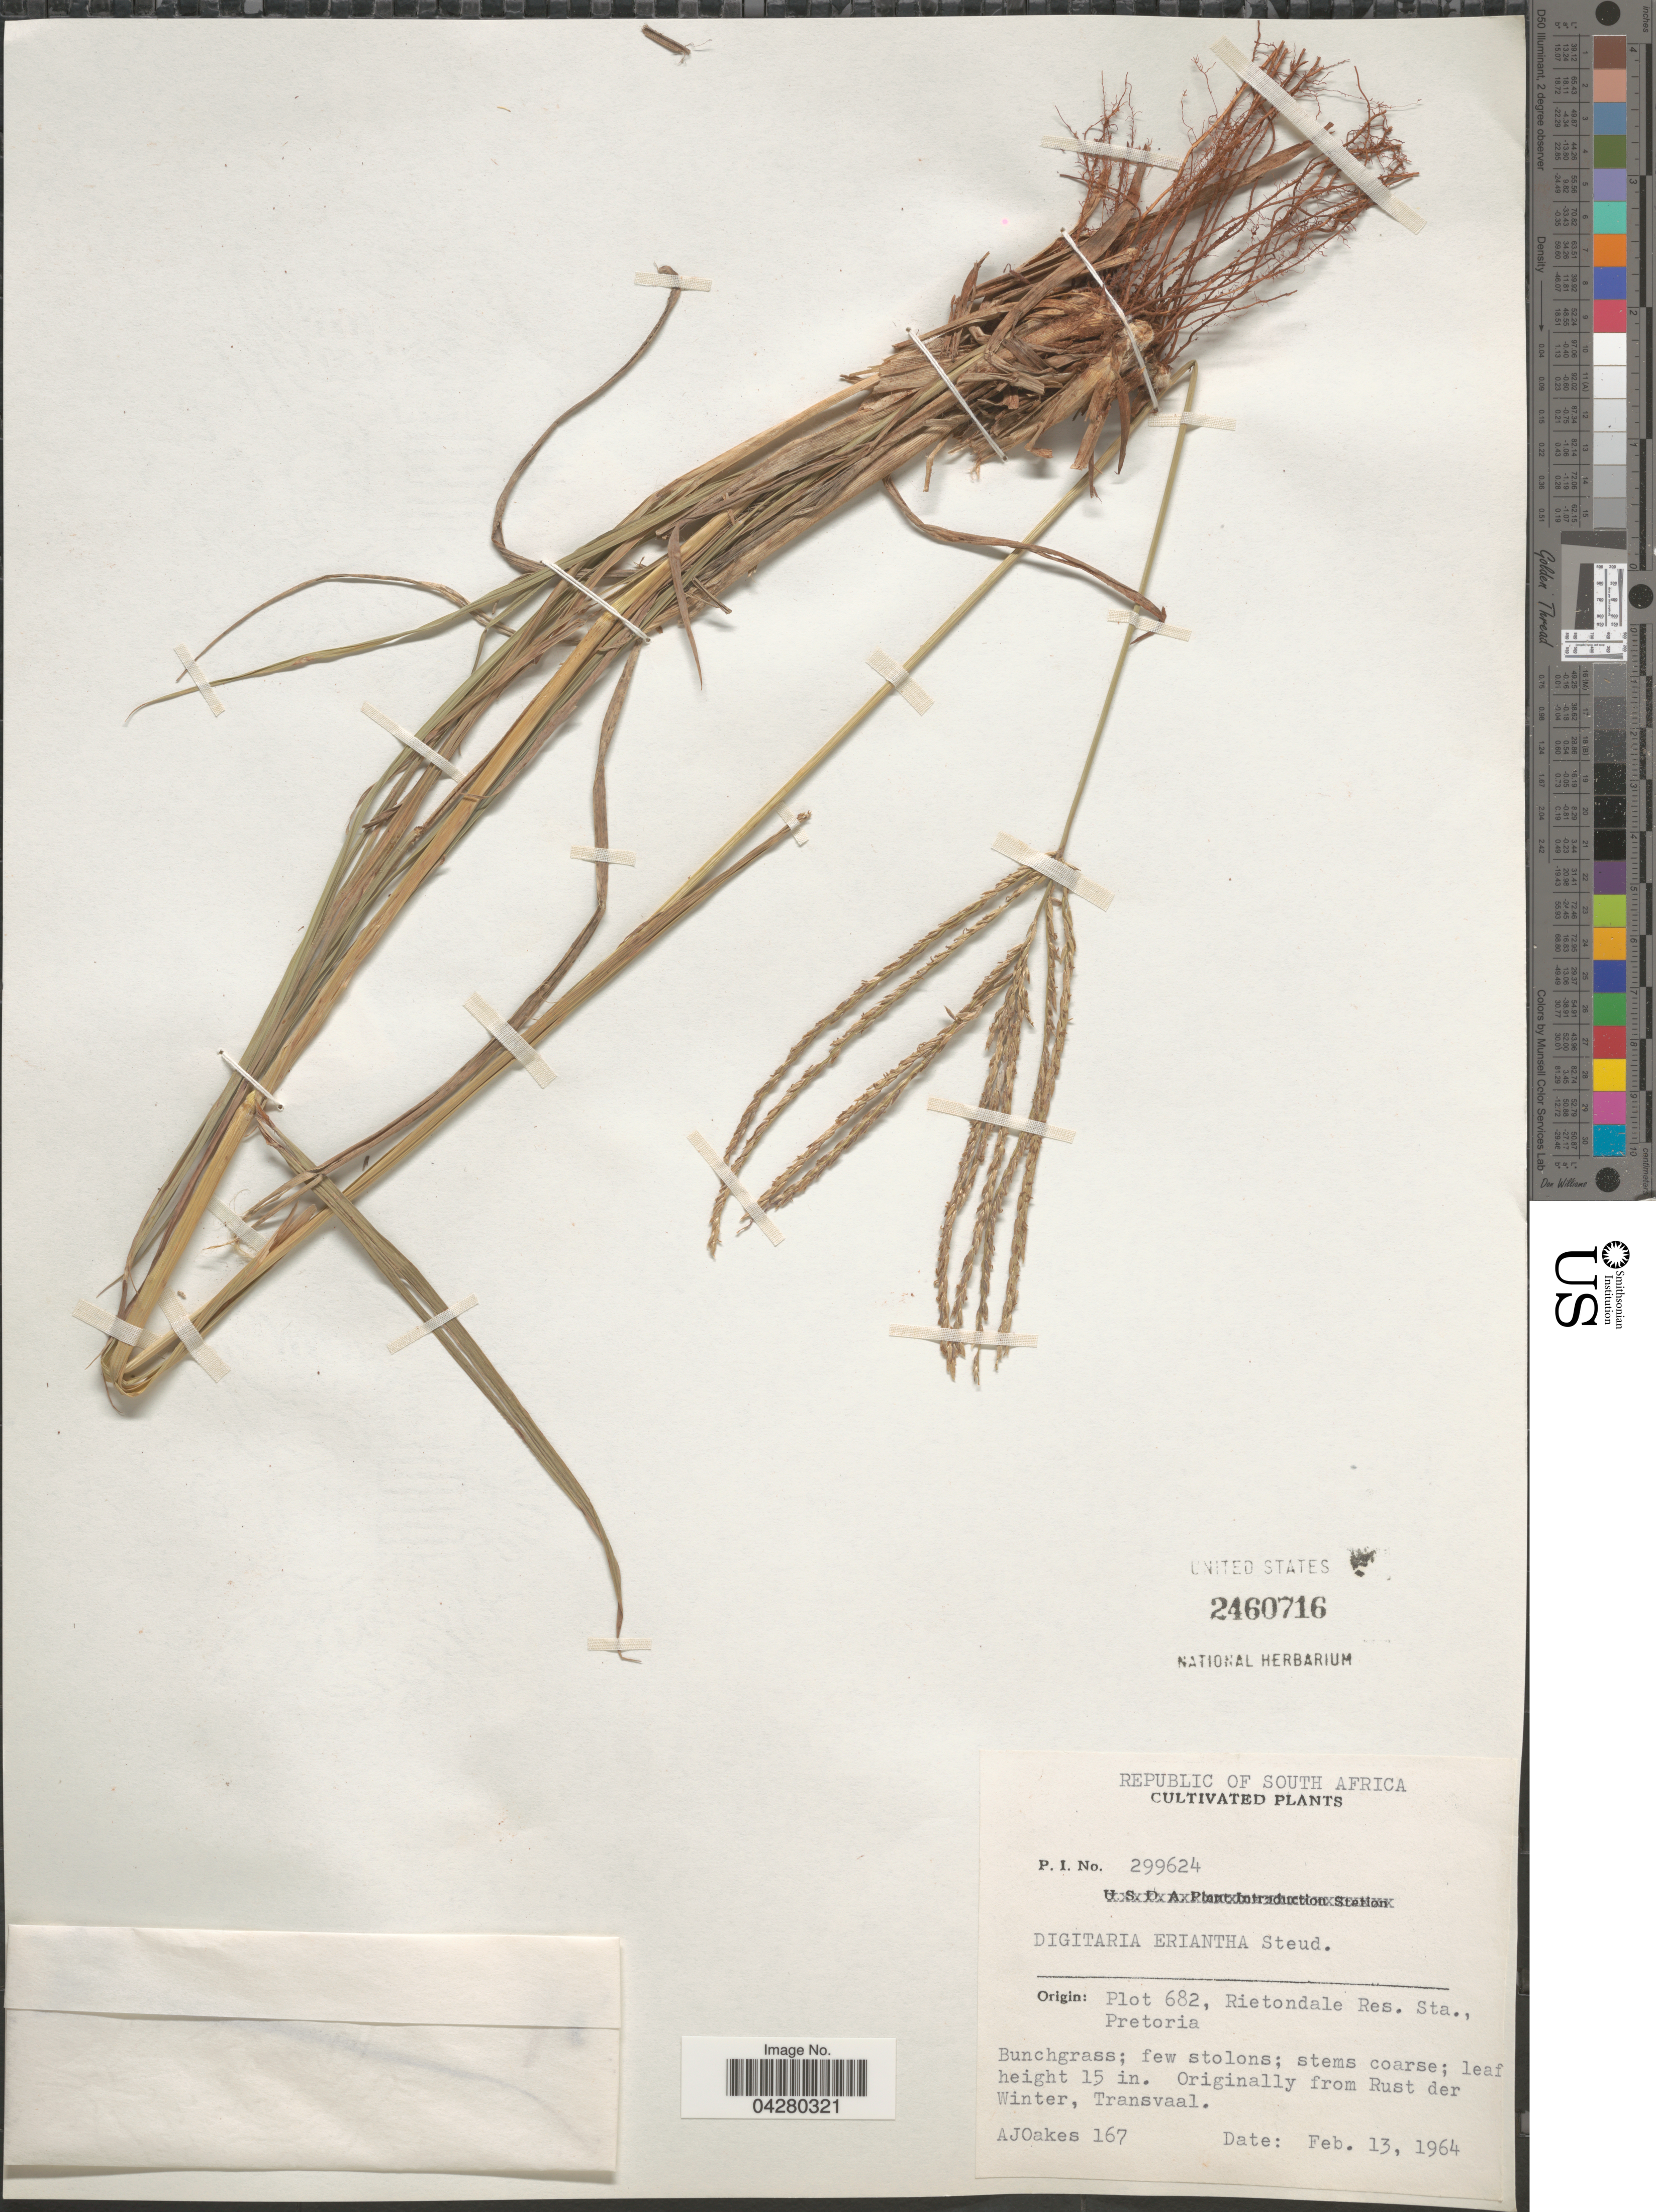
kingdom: Plantae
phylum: Tracheophyta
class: Liliopsida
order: Poales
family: Poaceae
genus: Digitaria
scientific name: Digitaria eriantha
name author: Steud.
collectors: A. Oakes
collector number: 167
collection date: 1964-02-13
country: South Africa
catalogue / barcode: US 2460716